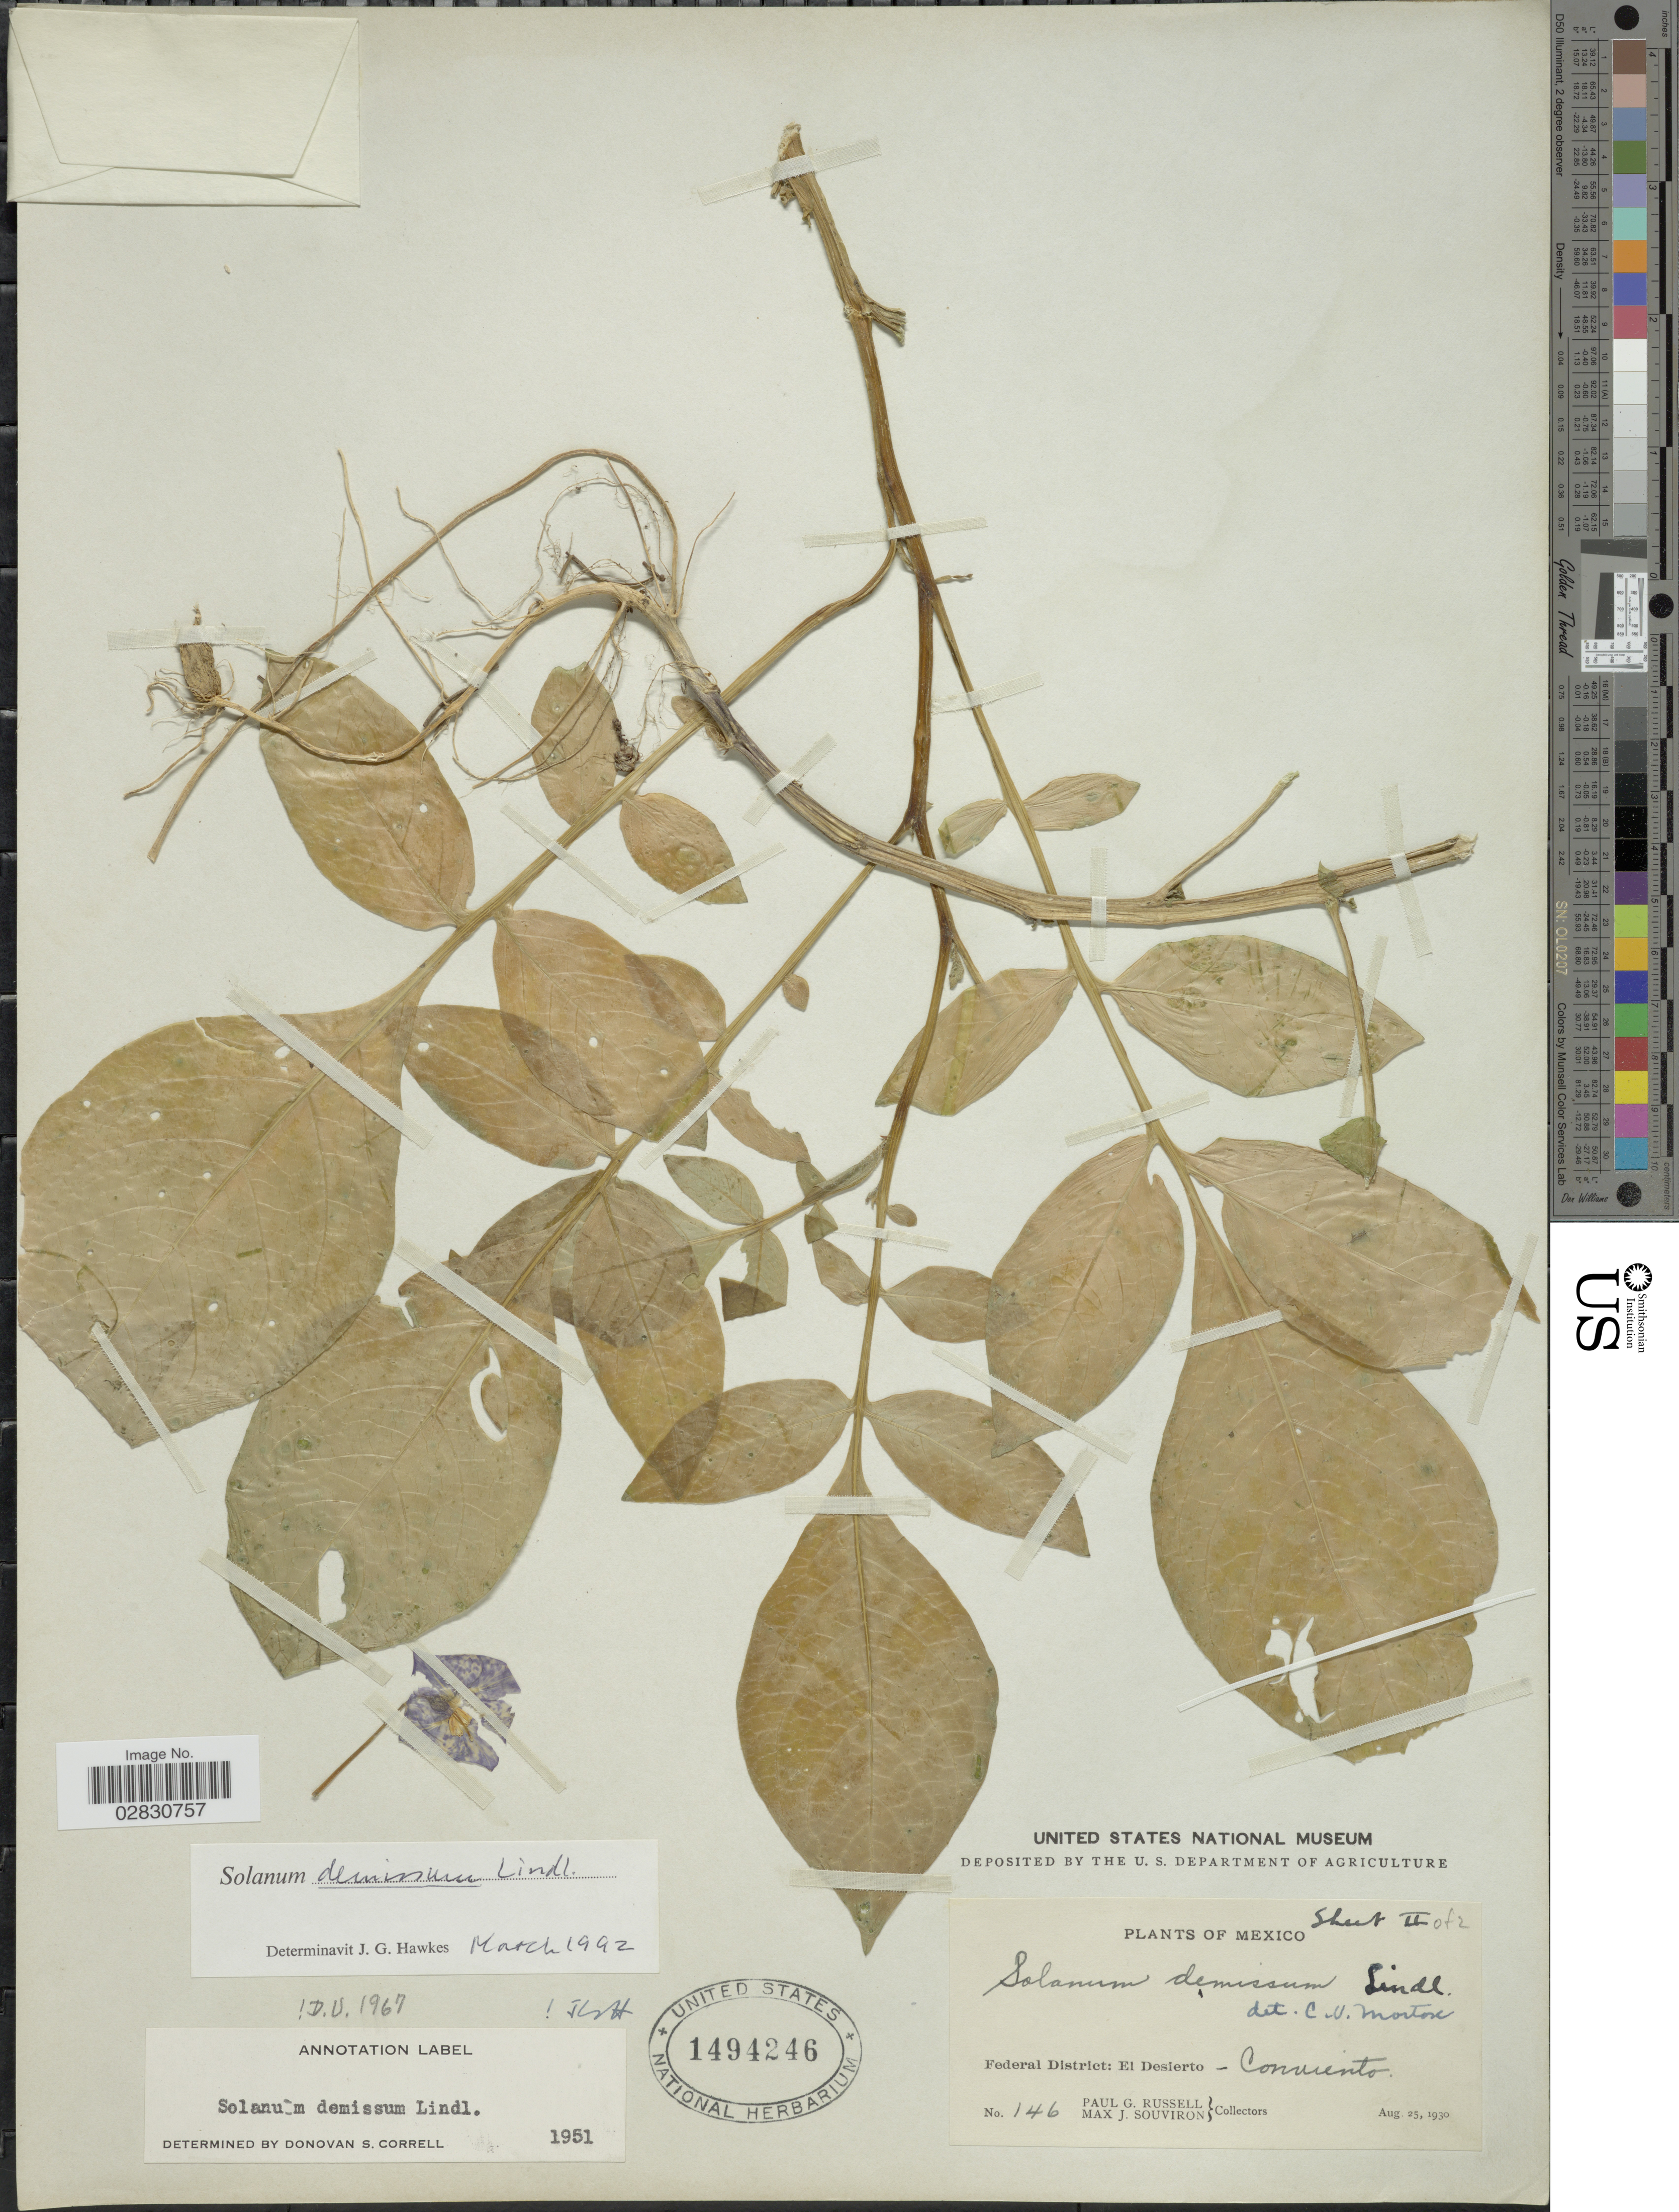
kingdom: Plantae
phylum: Tracheophyta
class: Magnoliopsida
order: Solanales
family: Solanaceae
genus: Solanum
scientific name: Solanum demissum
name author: Lindl.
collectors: P. G. Russell & M. J. Souviron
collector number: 146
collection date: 1930-08-25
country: Mexico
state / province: Distrito Federal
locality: Federal District: El Desierto - Conviento.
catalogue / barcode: US 1494246